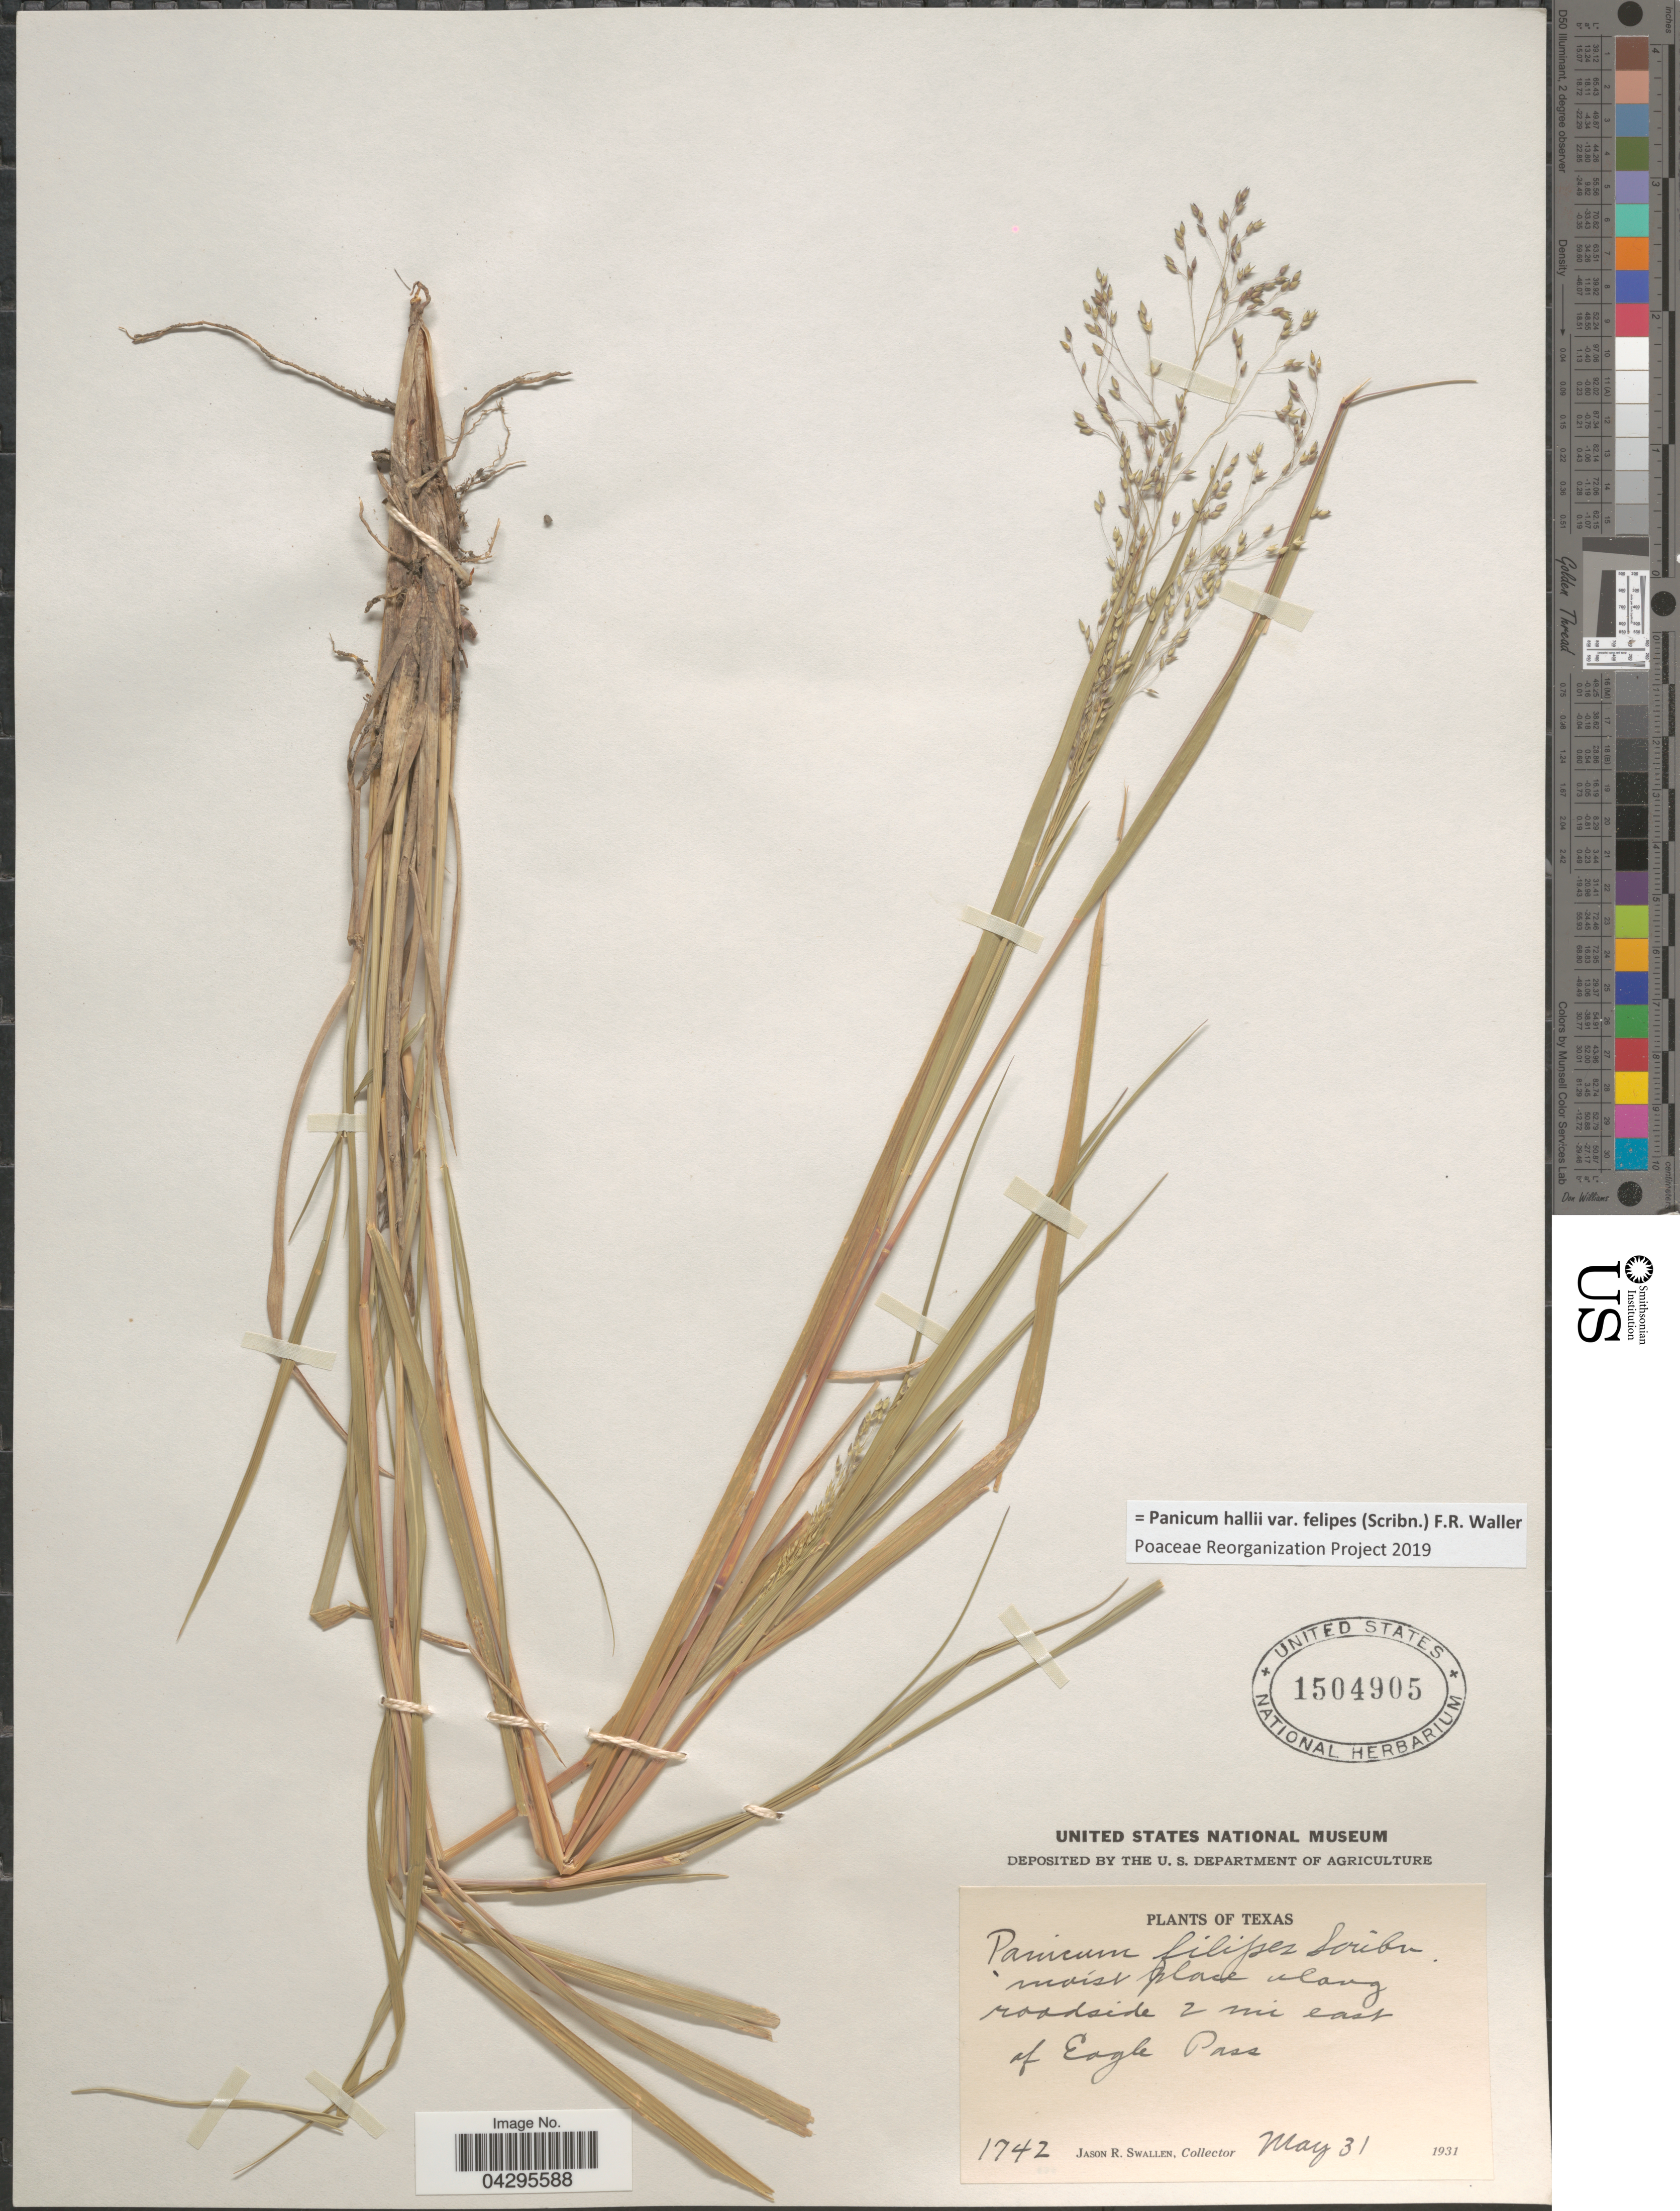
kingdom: Plantae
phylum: Tracheophyta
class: Liliopsida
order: Poales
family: Poaceae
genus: Panicum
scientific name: Panicum hallii var. felipes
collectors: J. R. Swallen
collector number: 1742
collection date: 1931-05-31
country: United States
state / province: Texas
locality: Moist place along roadside 2 mi east of Eagle Pass.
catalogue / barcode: US 1504905